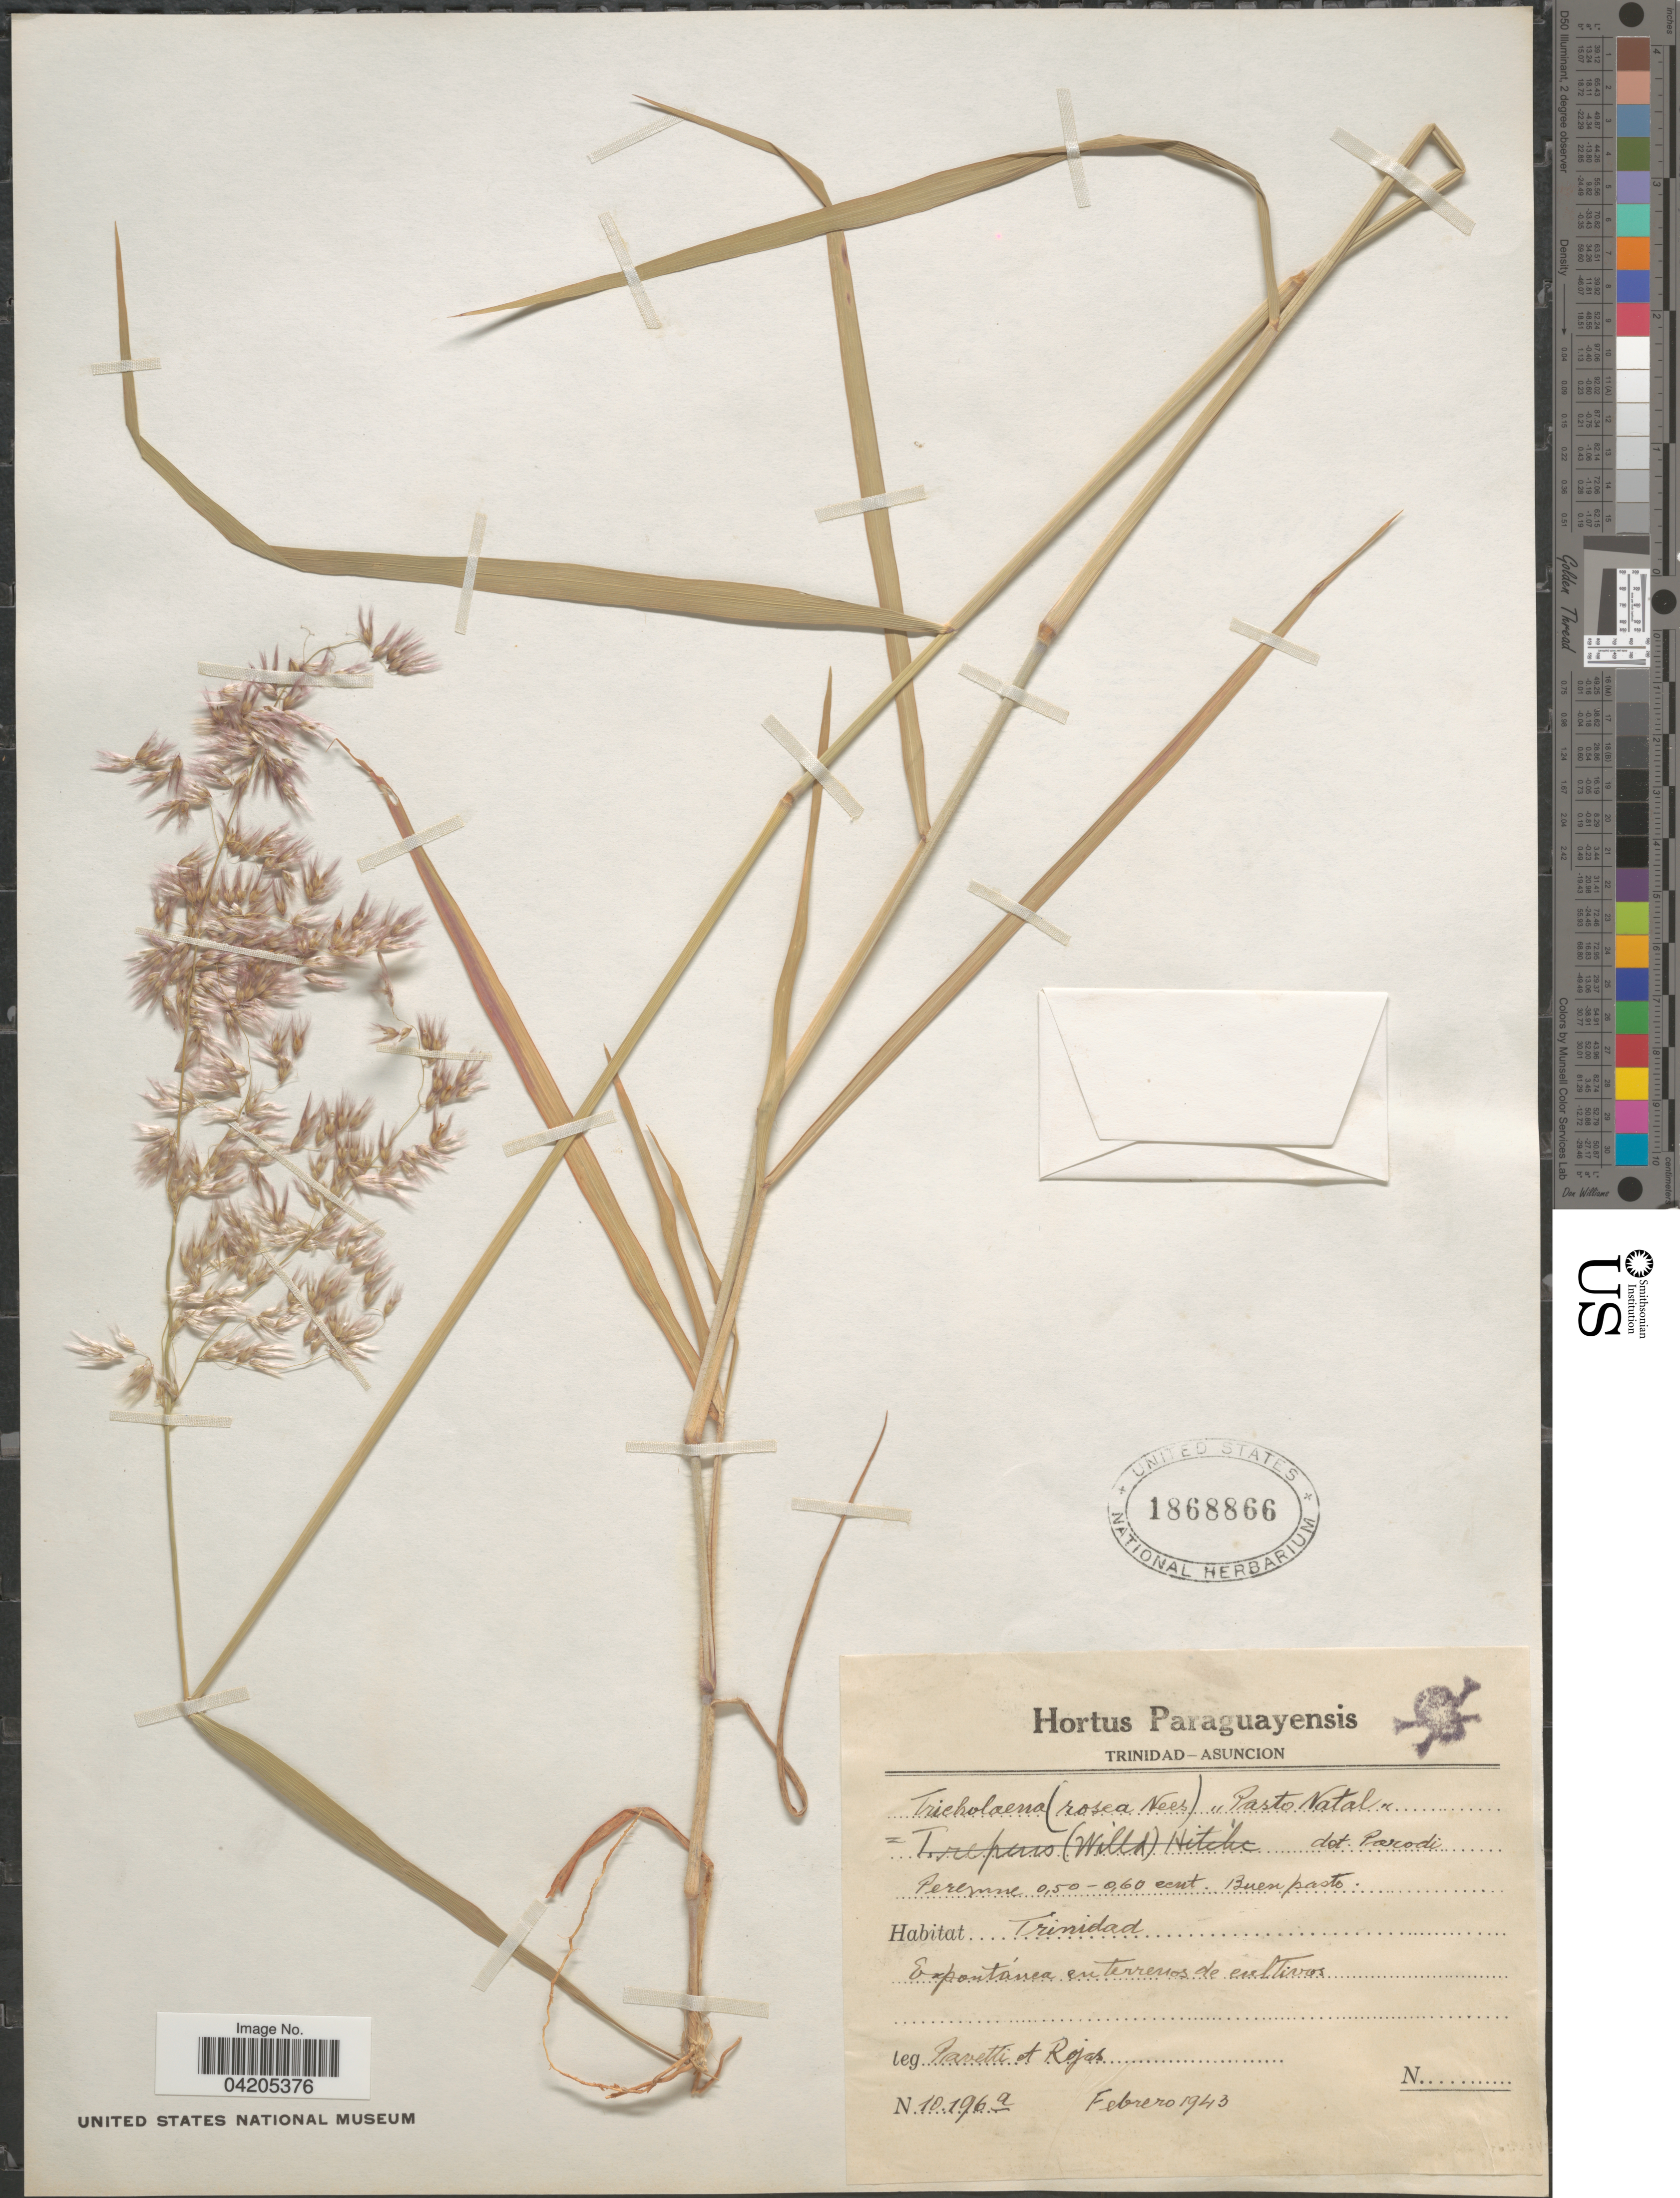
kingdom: Plantae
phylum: Tracheophyta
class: Liliopsida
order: Poales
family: Poaceae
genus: Melinis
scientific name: Melinis repens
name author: (Willd.) Zizka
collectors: -. Pavetti & Rojas, --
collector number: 10196a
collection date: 1943-02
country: Paraguay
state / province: Asuncion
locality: Trinidad.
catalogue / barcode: US 1868866